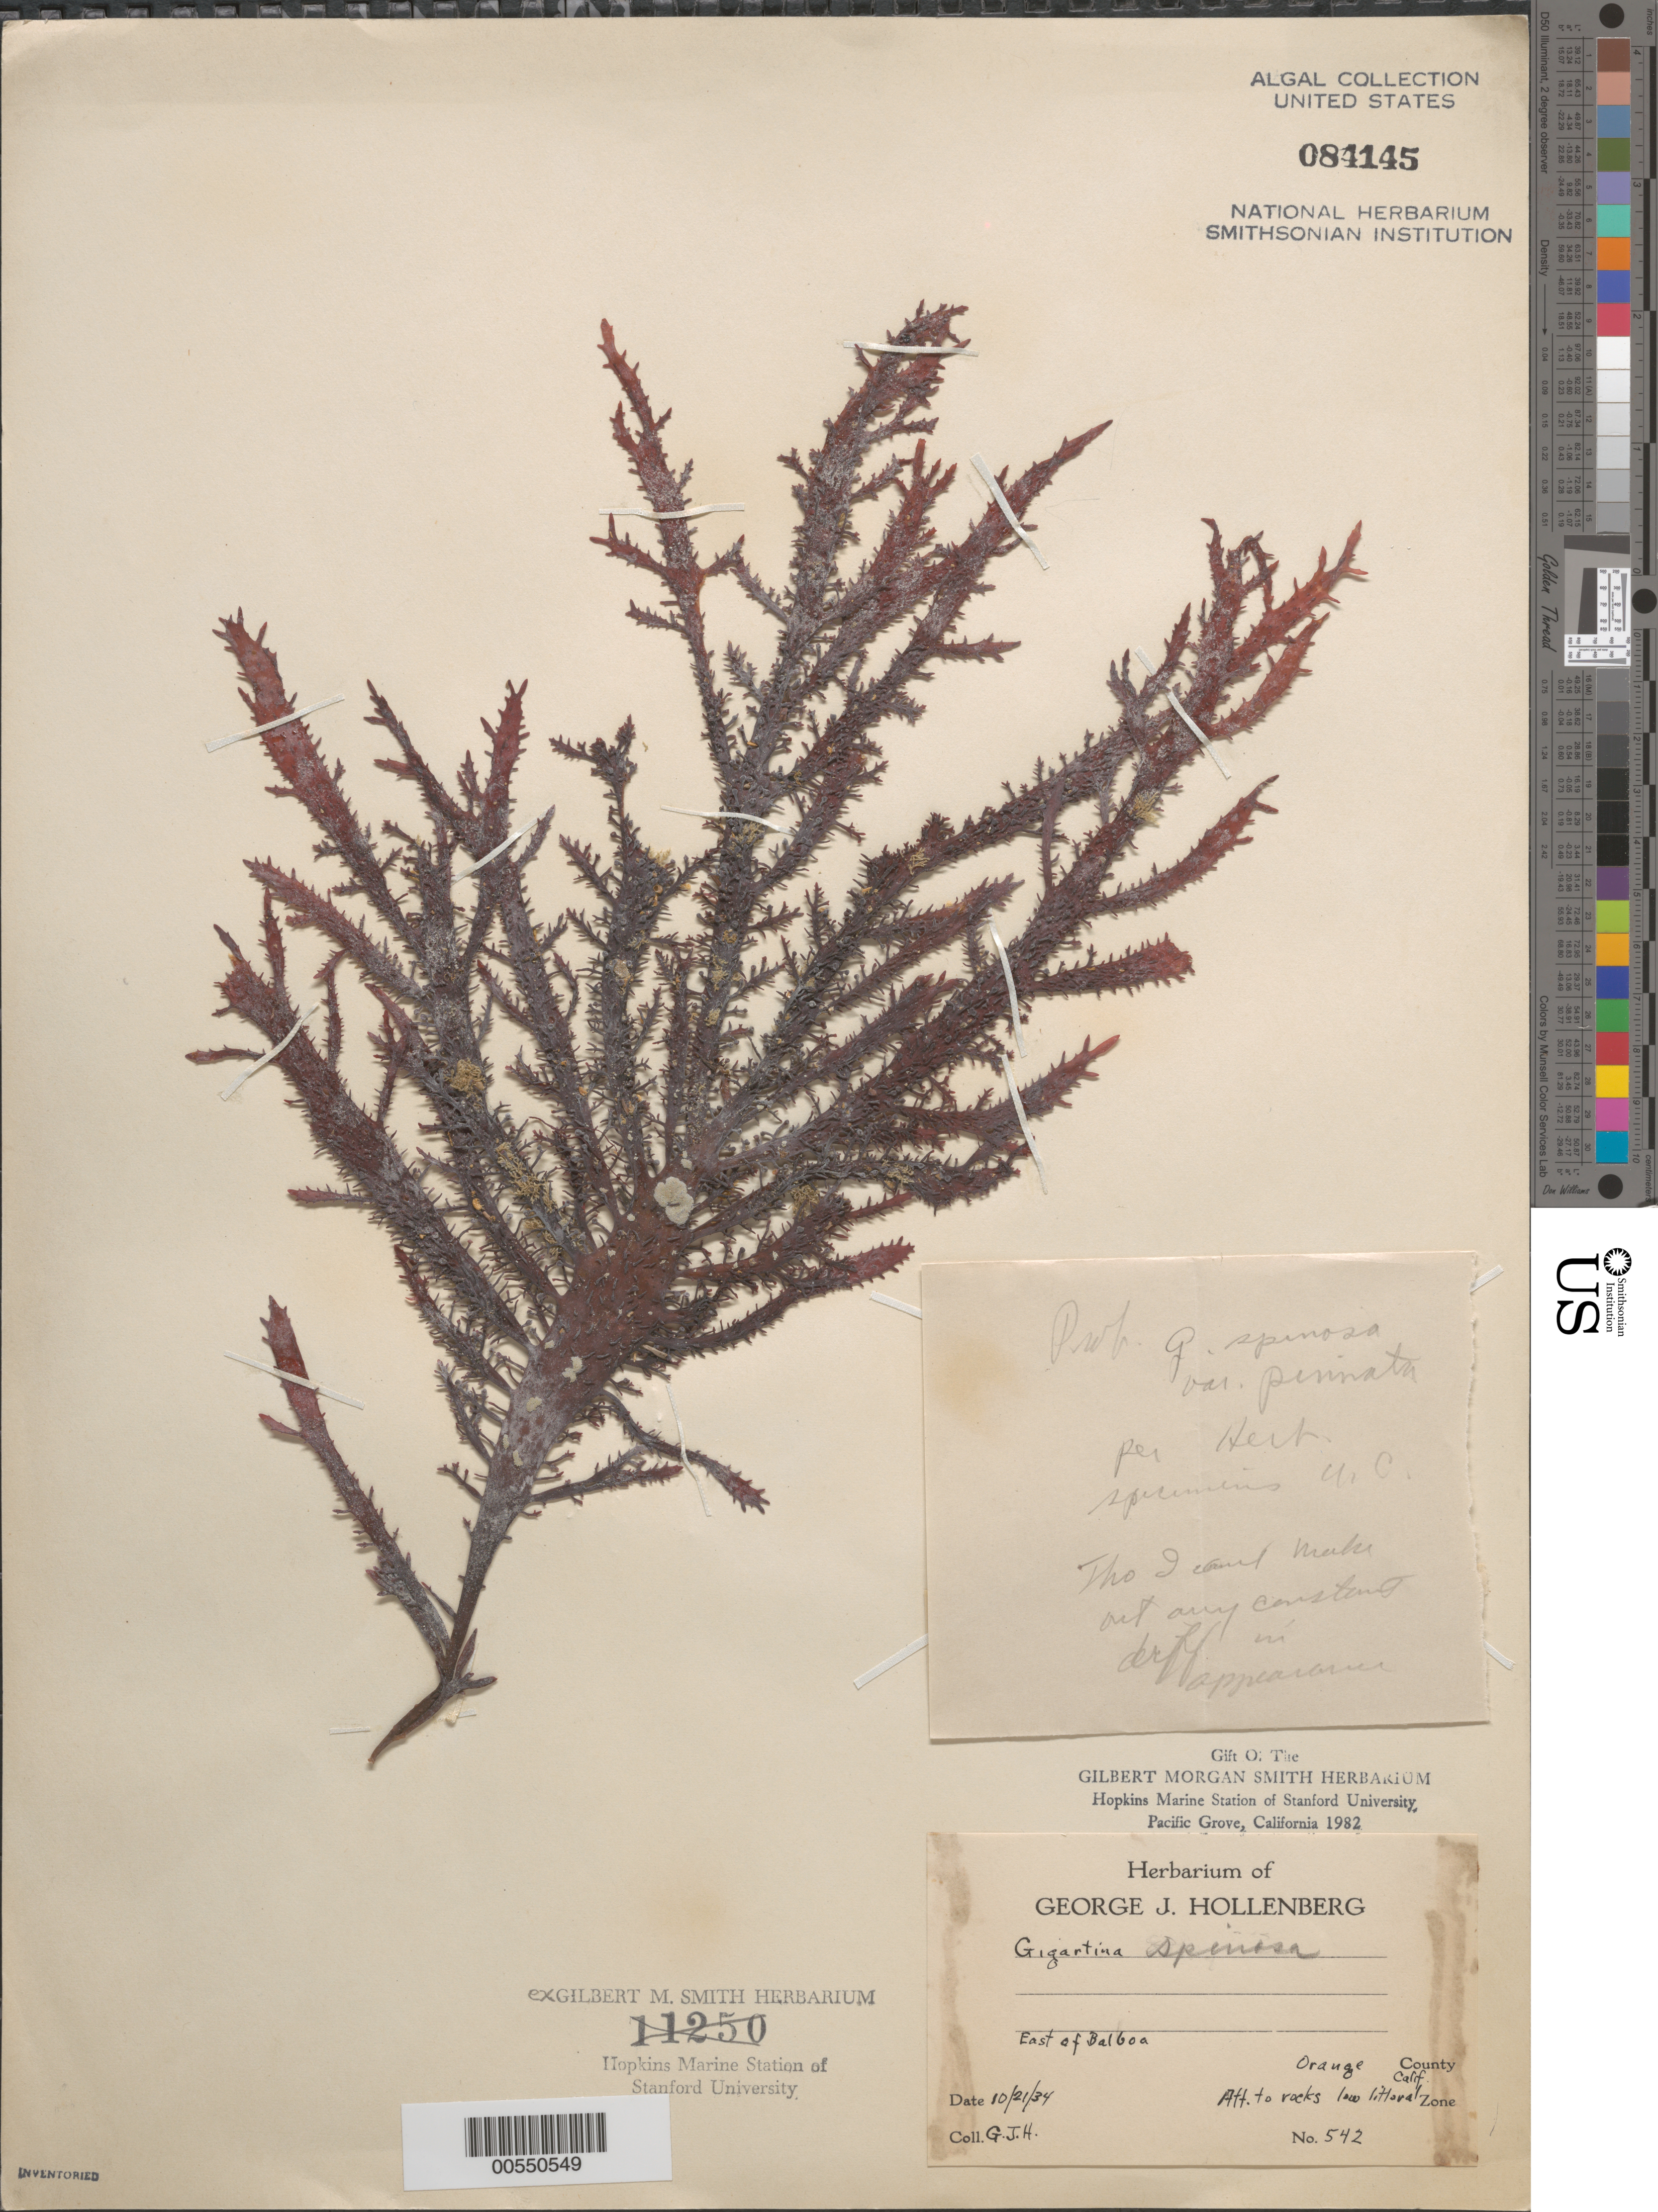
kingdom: Plantae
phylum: Rhodophyta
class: Florideophyceae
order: Gigartinales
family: Gigartinaceae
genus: Chondracanthus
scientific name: Chondracanthus spinosus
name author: (Kütz.) Guiry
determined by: Algae name updating Project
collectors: G. Hollenberg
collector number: GJH 542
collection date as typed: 21 Oct 1934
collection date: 1934-10-21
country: United States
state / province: California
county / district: Orange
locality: East of Balboa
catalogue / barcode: US 84145